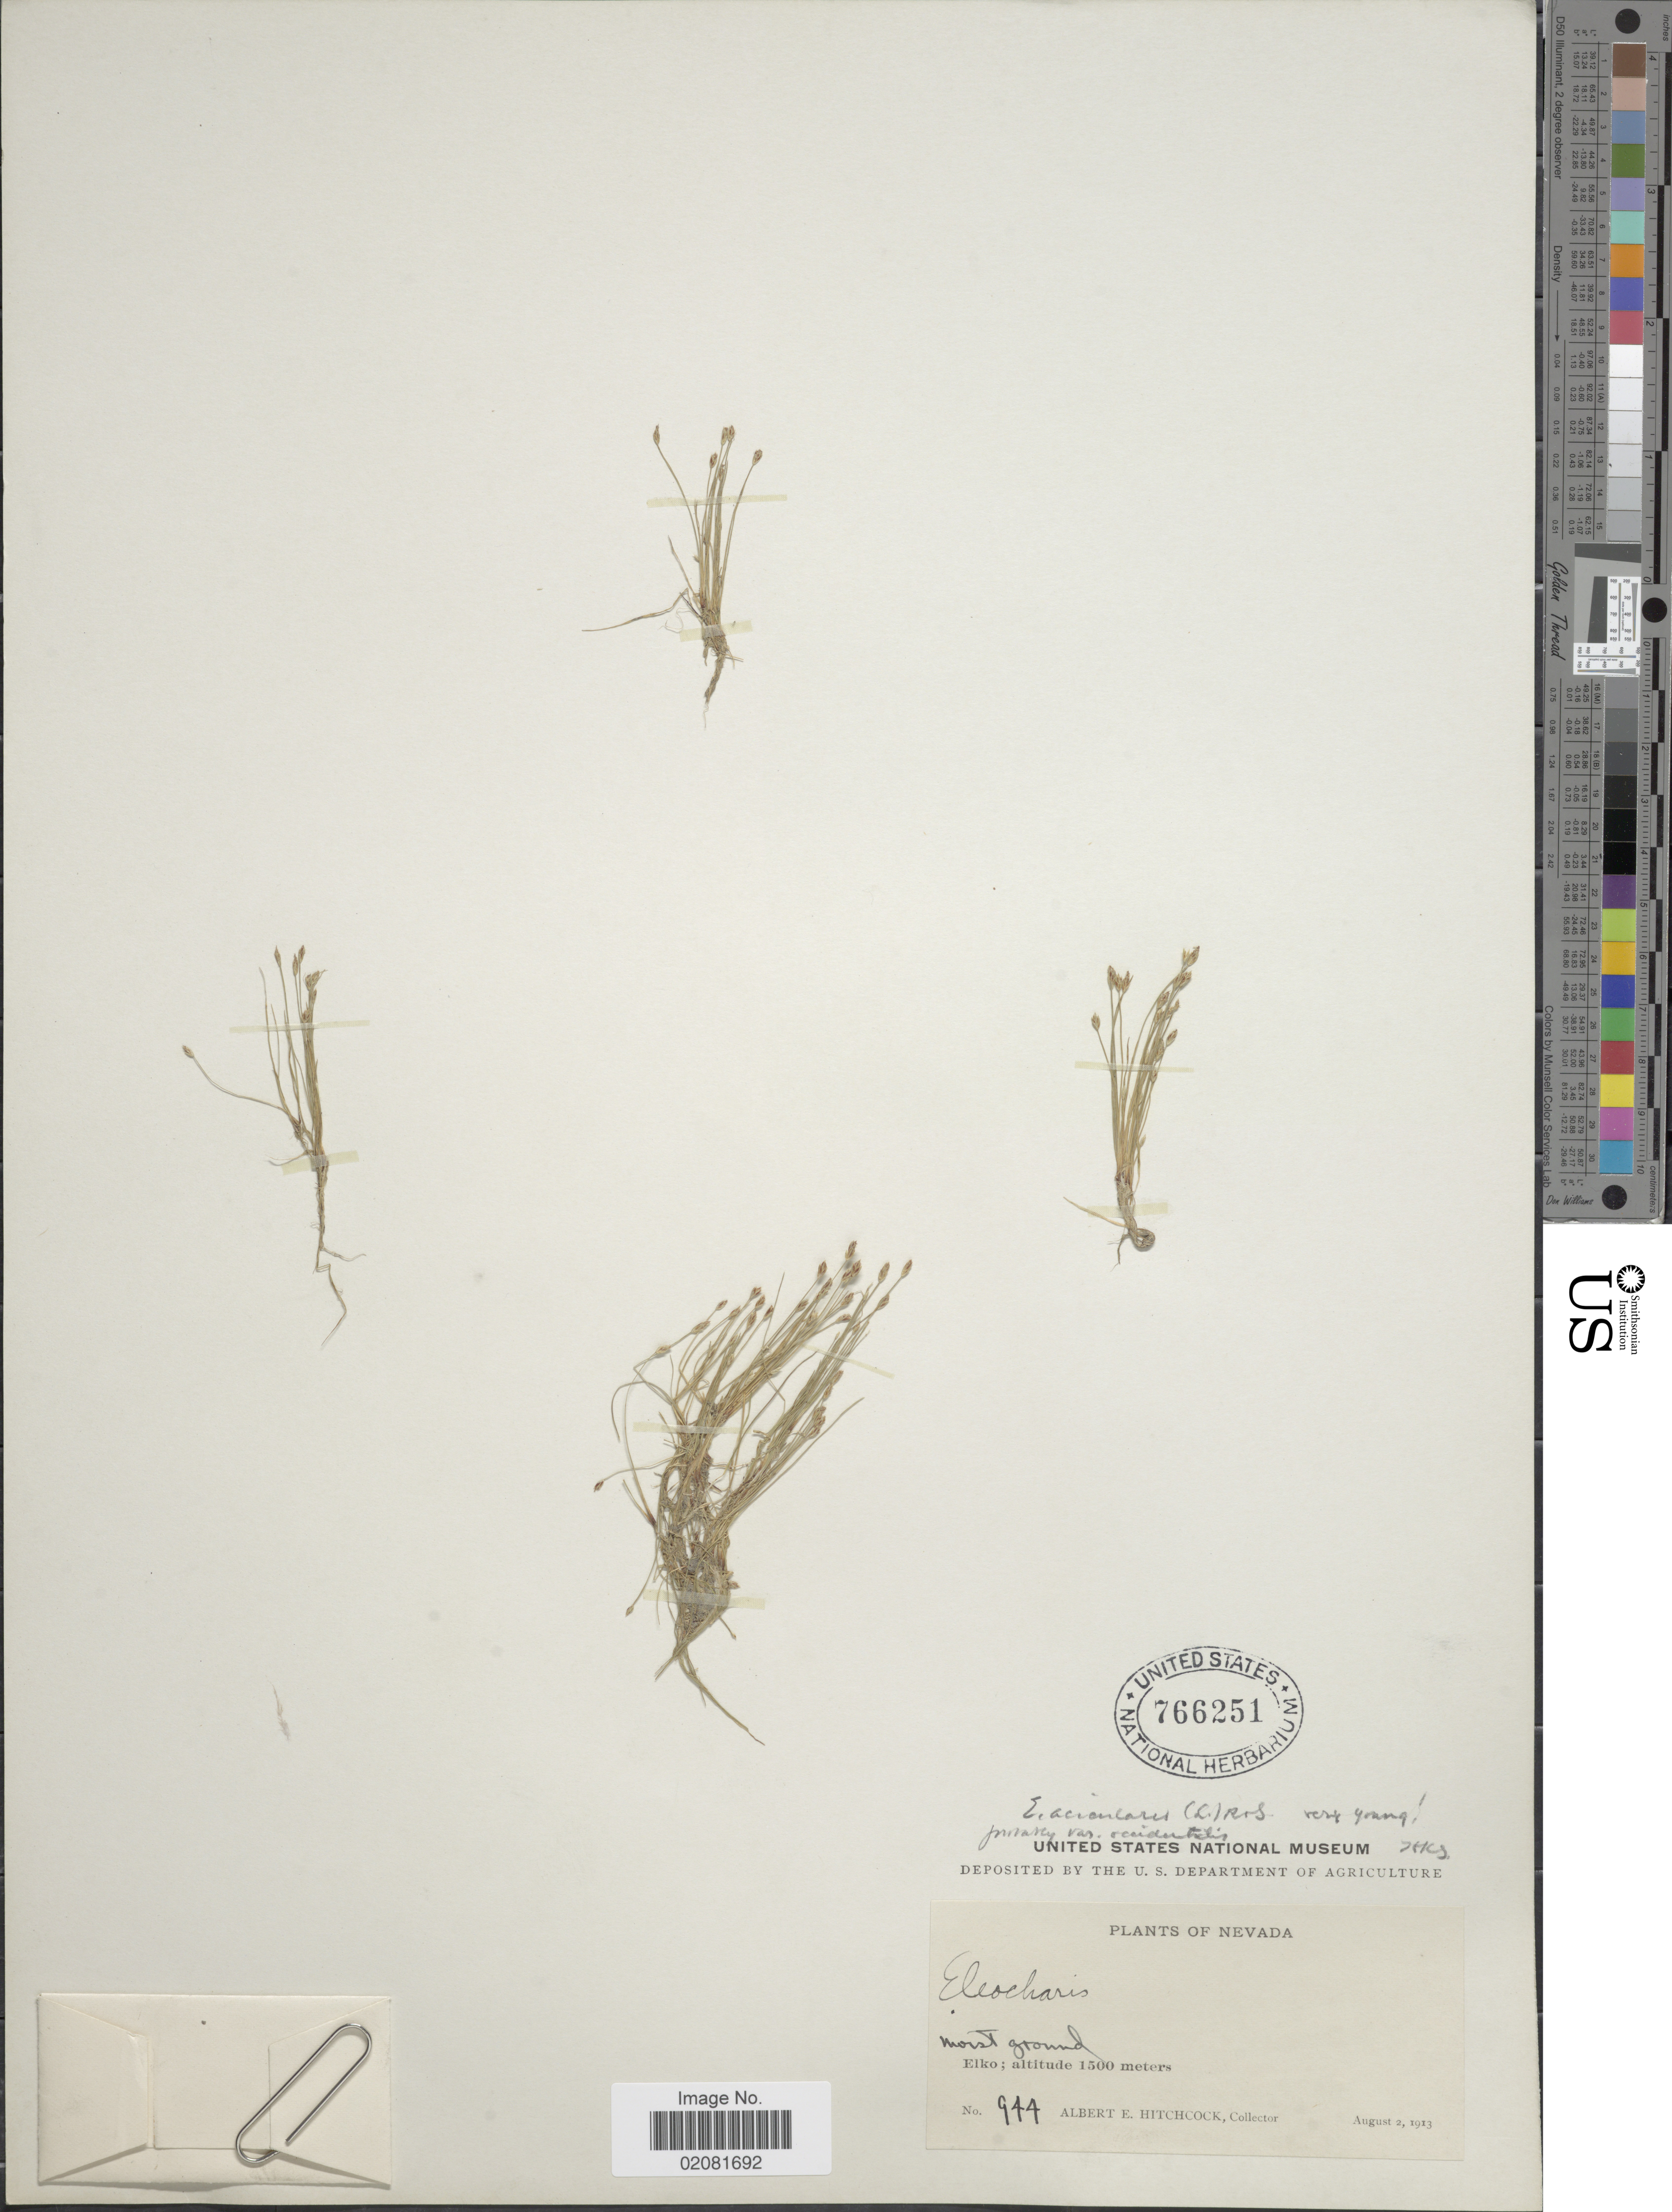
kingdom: Plantae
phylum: Tracheophyta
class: Liliopsida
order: Poales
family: Cyperaceae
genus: Eleocharis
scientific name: Eleocharis acicularis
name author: (L.) Roem. & Schult.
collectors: A. Hitchcock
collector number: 944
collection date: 1913-08-02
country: United States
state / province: Nevada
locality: Elko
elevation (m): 1500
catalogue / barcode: US 766251